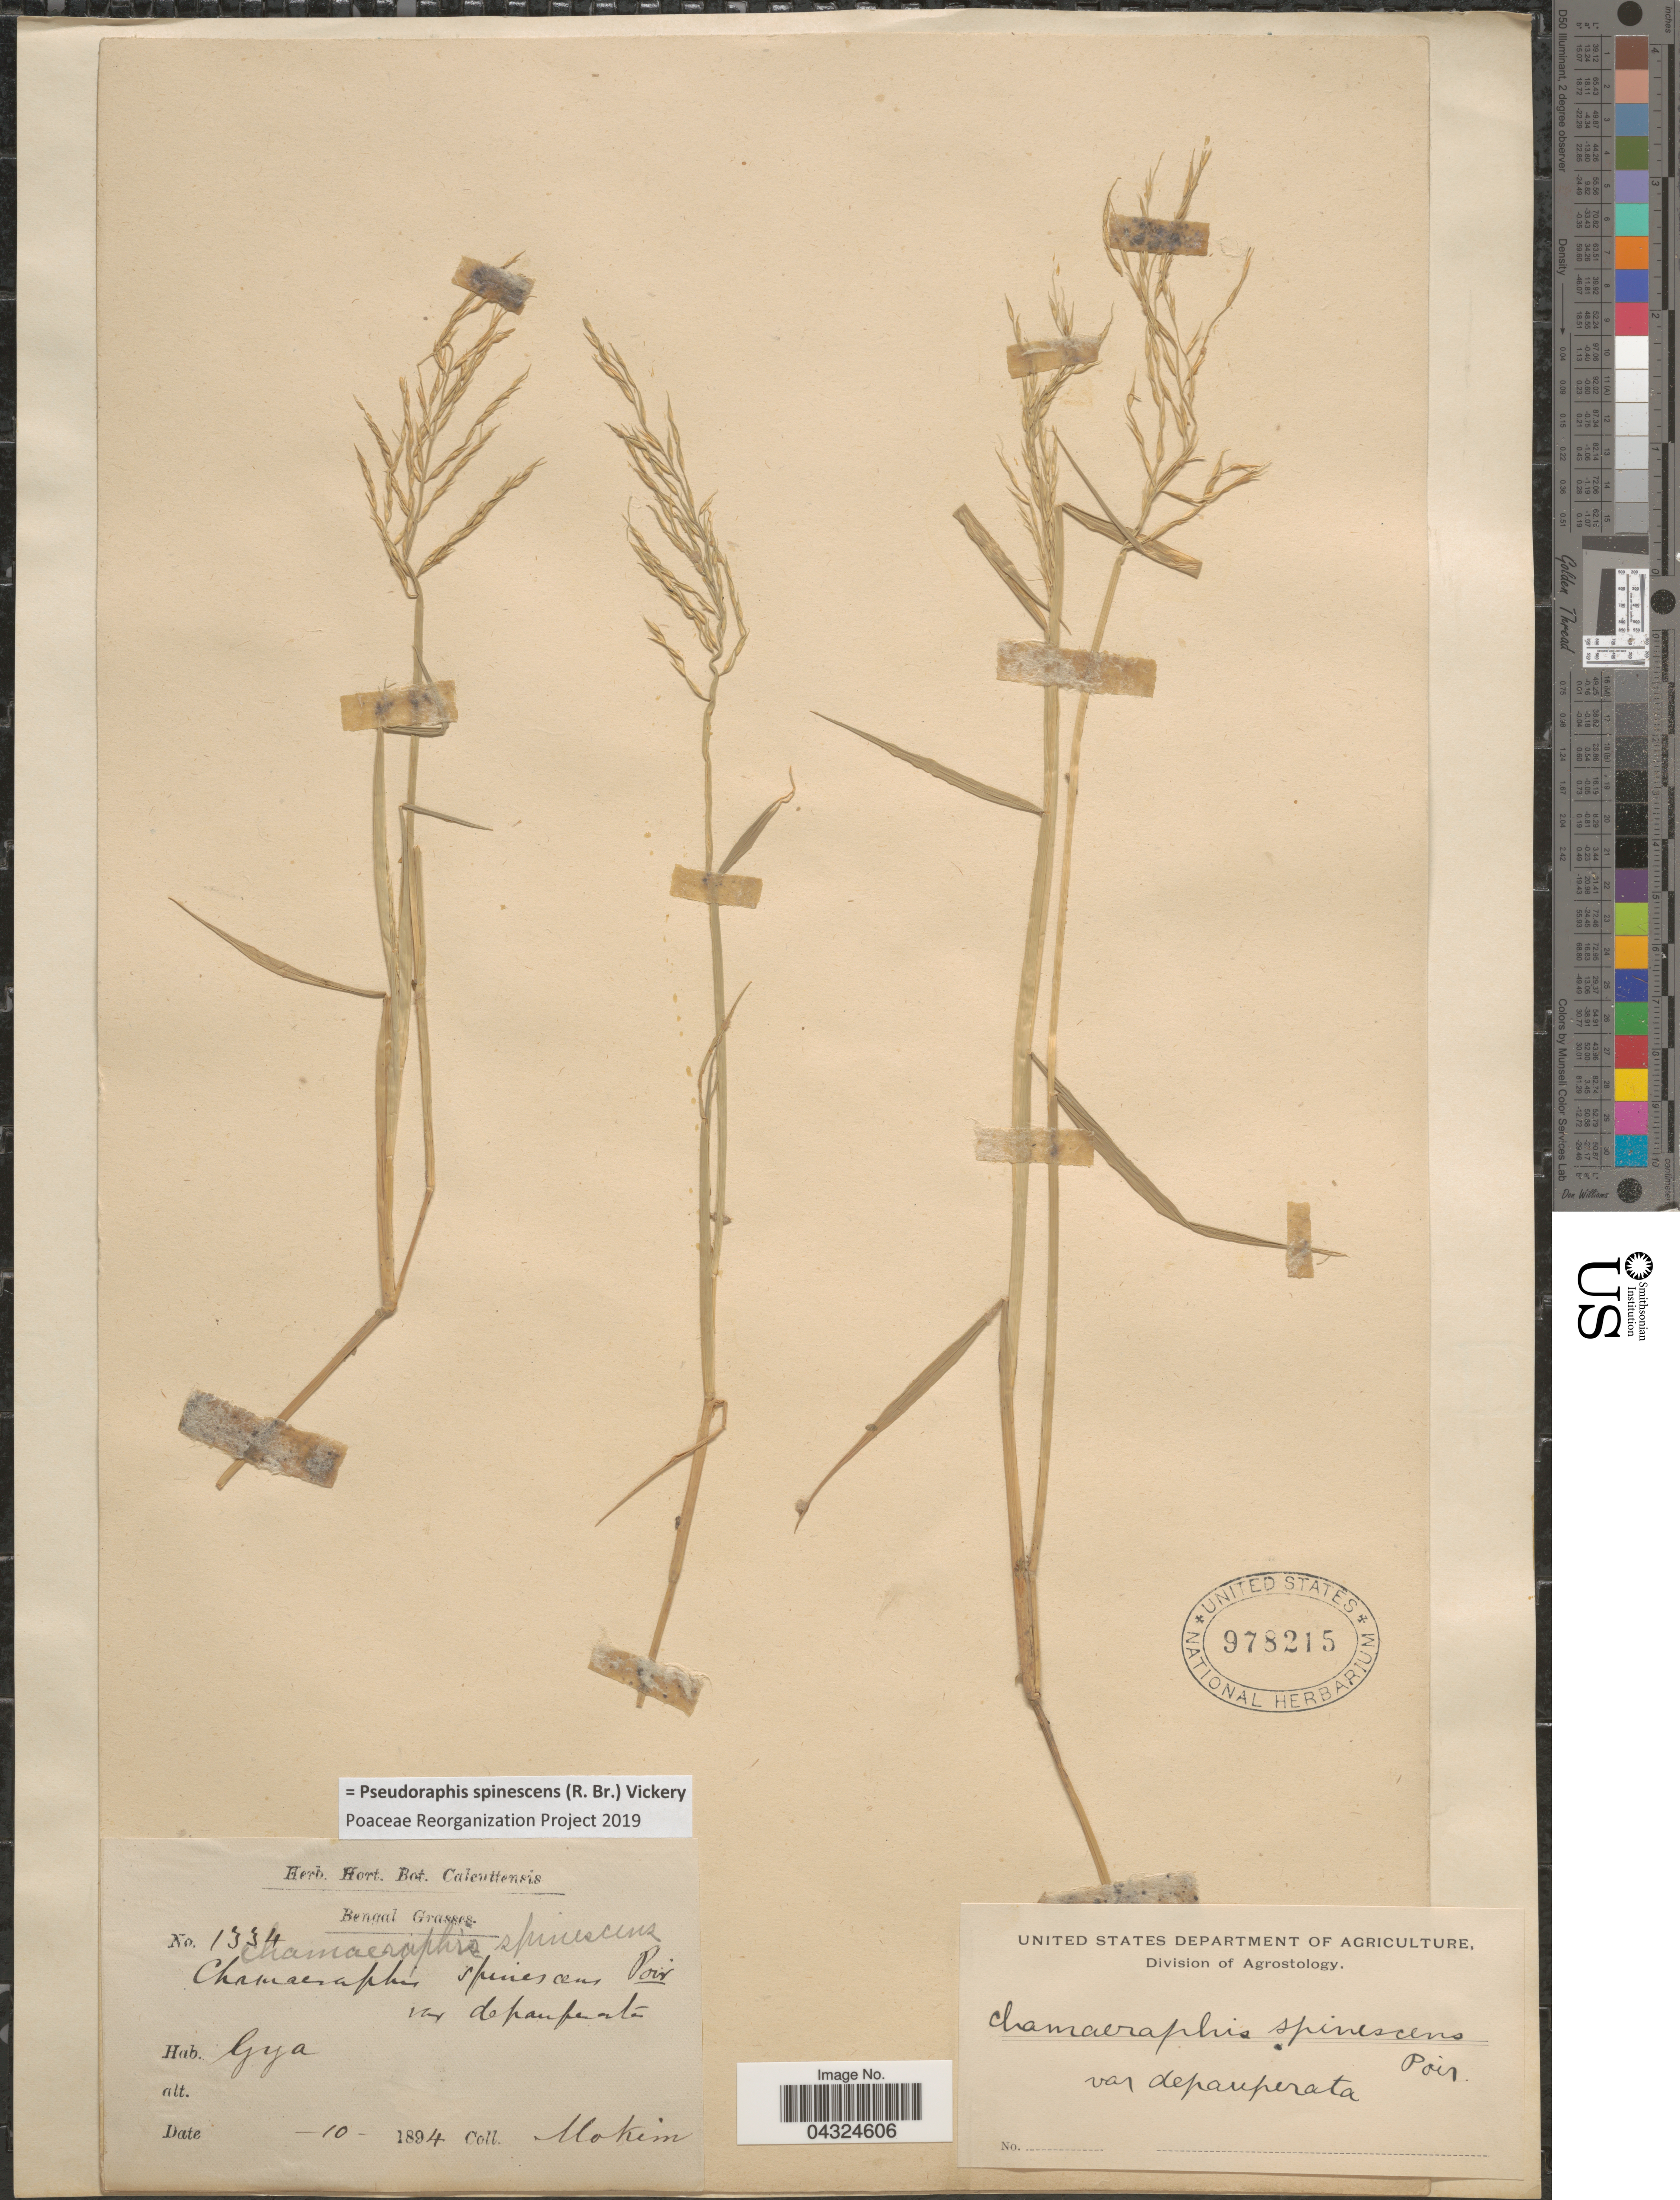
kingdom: Plantae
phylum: Tracheophyta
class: Liliopsida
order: Poales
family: Poaceae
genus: Pseudoraphis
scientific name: Pseudoraphis spinescens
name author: (R. Br.) Vickery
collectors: -. Mokim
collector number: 1334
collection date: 1894-10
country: India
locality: Bengal. Gya.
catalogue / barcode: US 978215